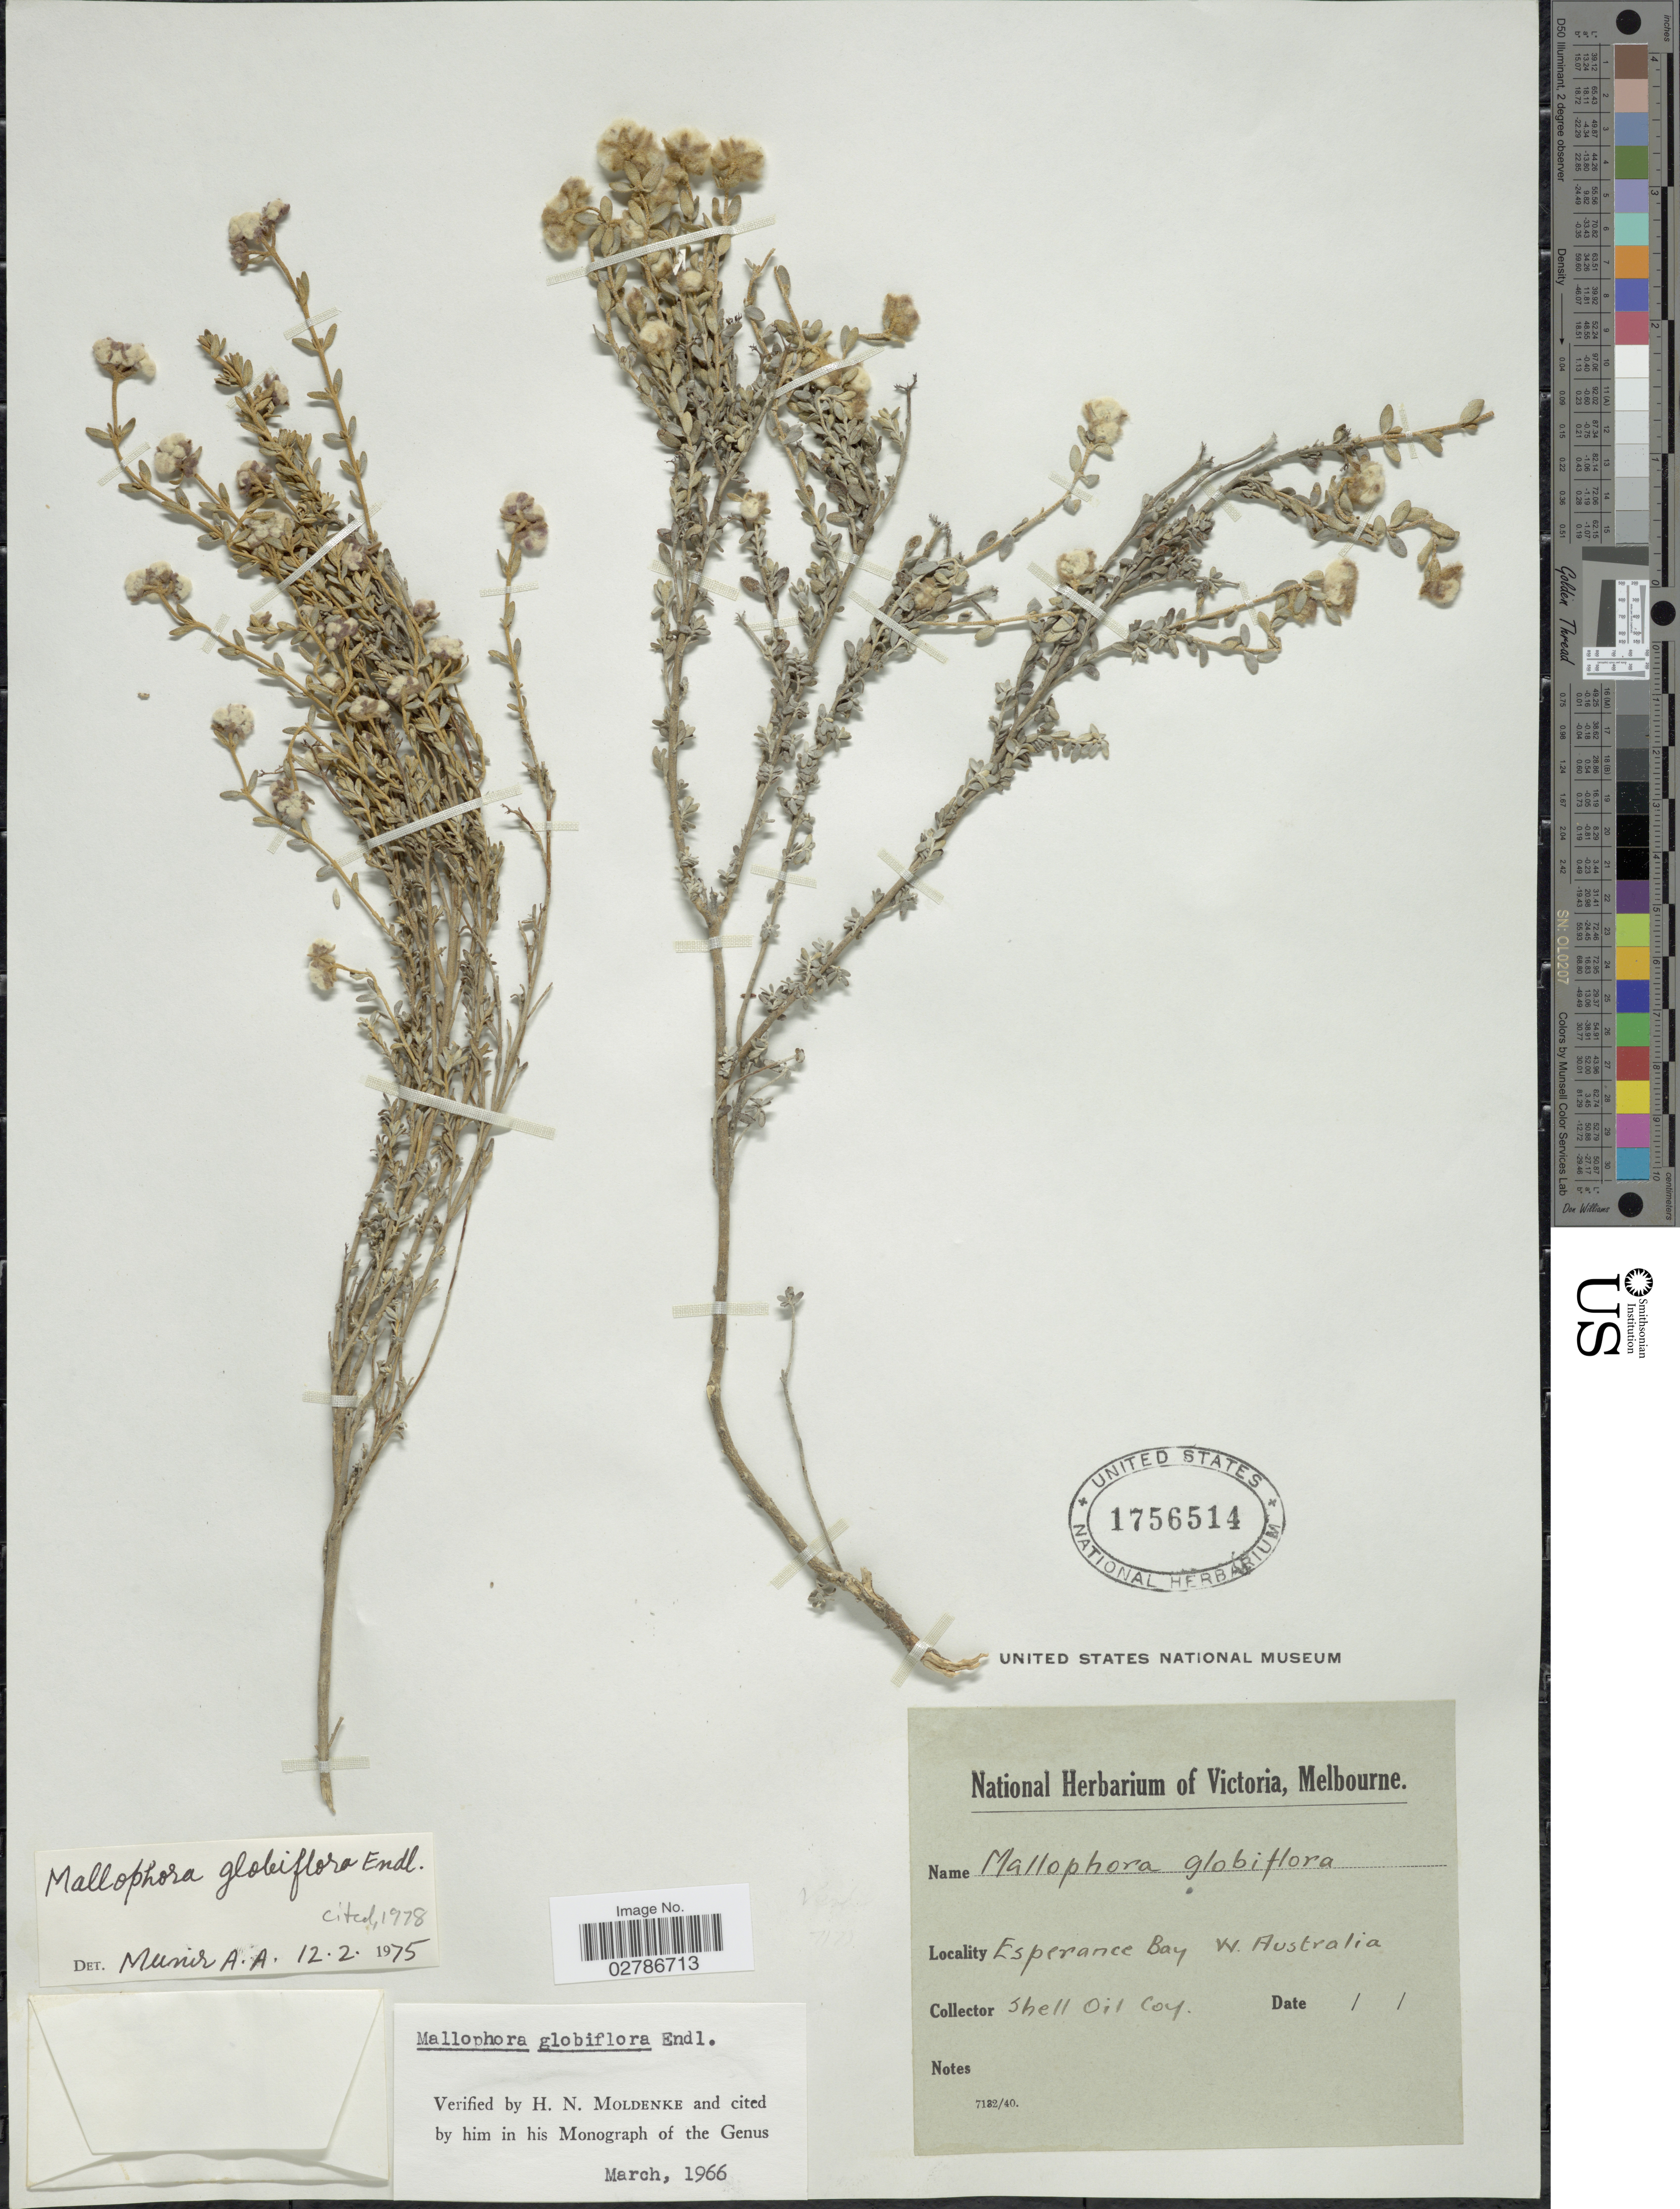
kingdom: Plantae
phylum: Tracheophyta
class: Magnoliopsida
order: Lamiales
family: Lamiaceae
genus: Mallophora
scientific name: Mallophora globiflora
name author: Endl.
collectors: Shell Oil Corp.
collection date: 1966-03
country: Australia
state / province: Western Australia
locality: Esperance Bay. W. Australia.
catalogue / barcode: US 1756514